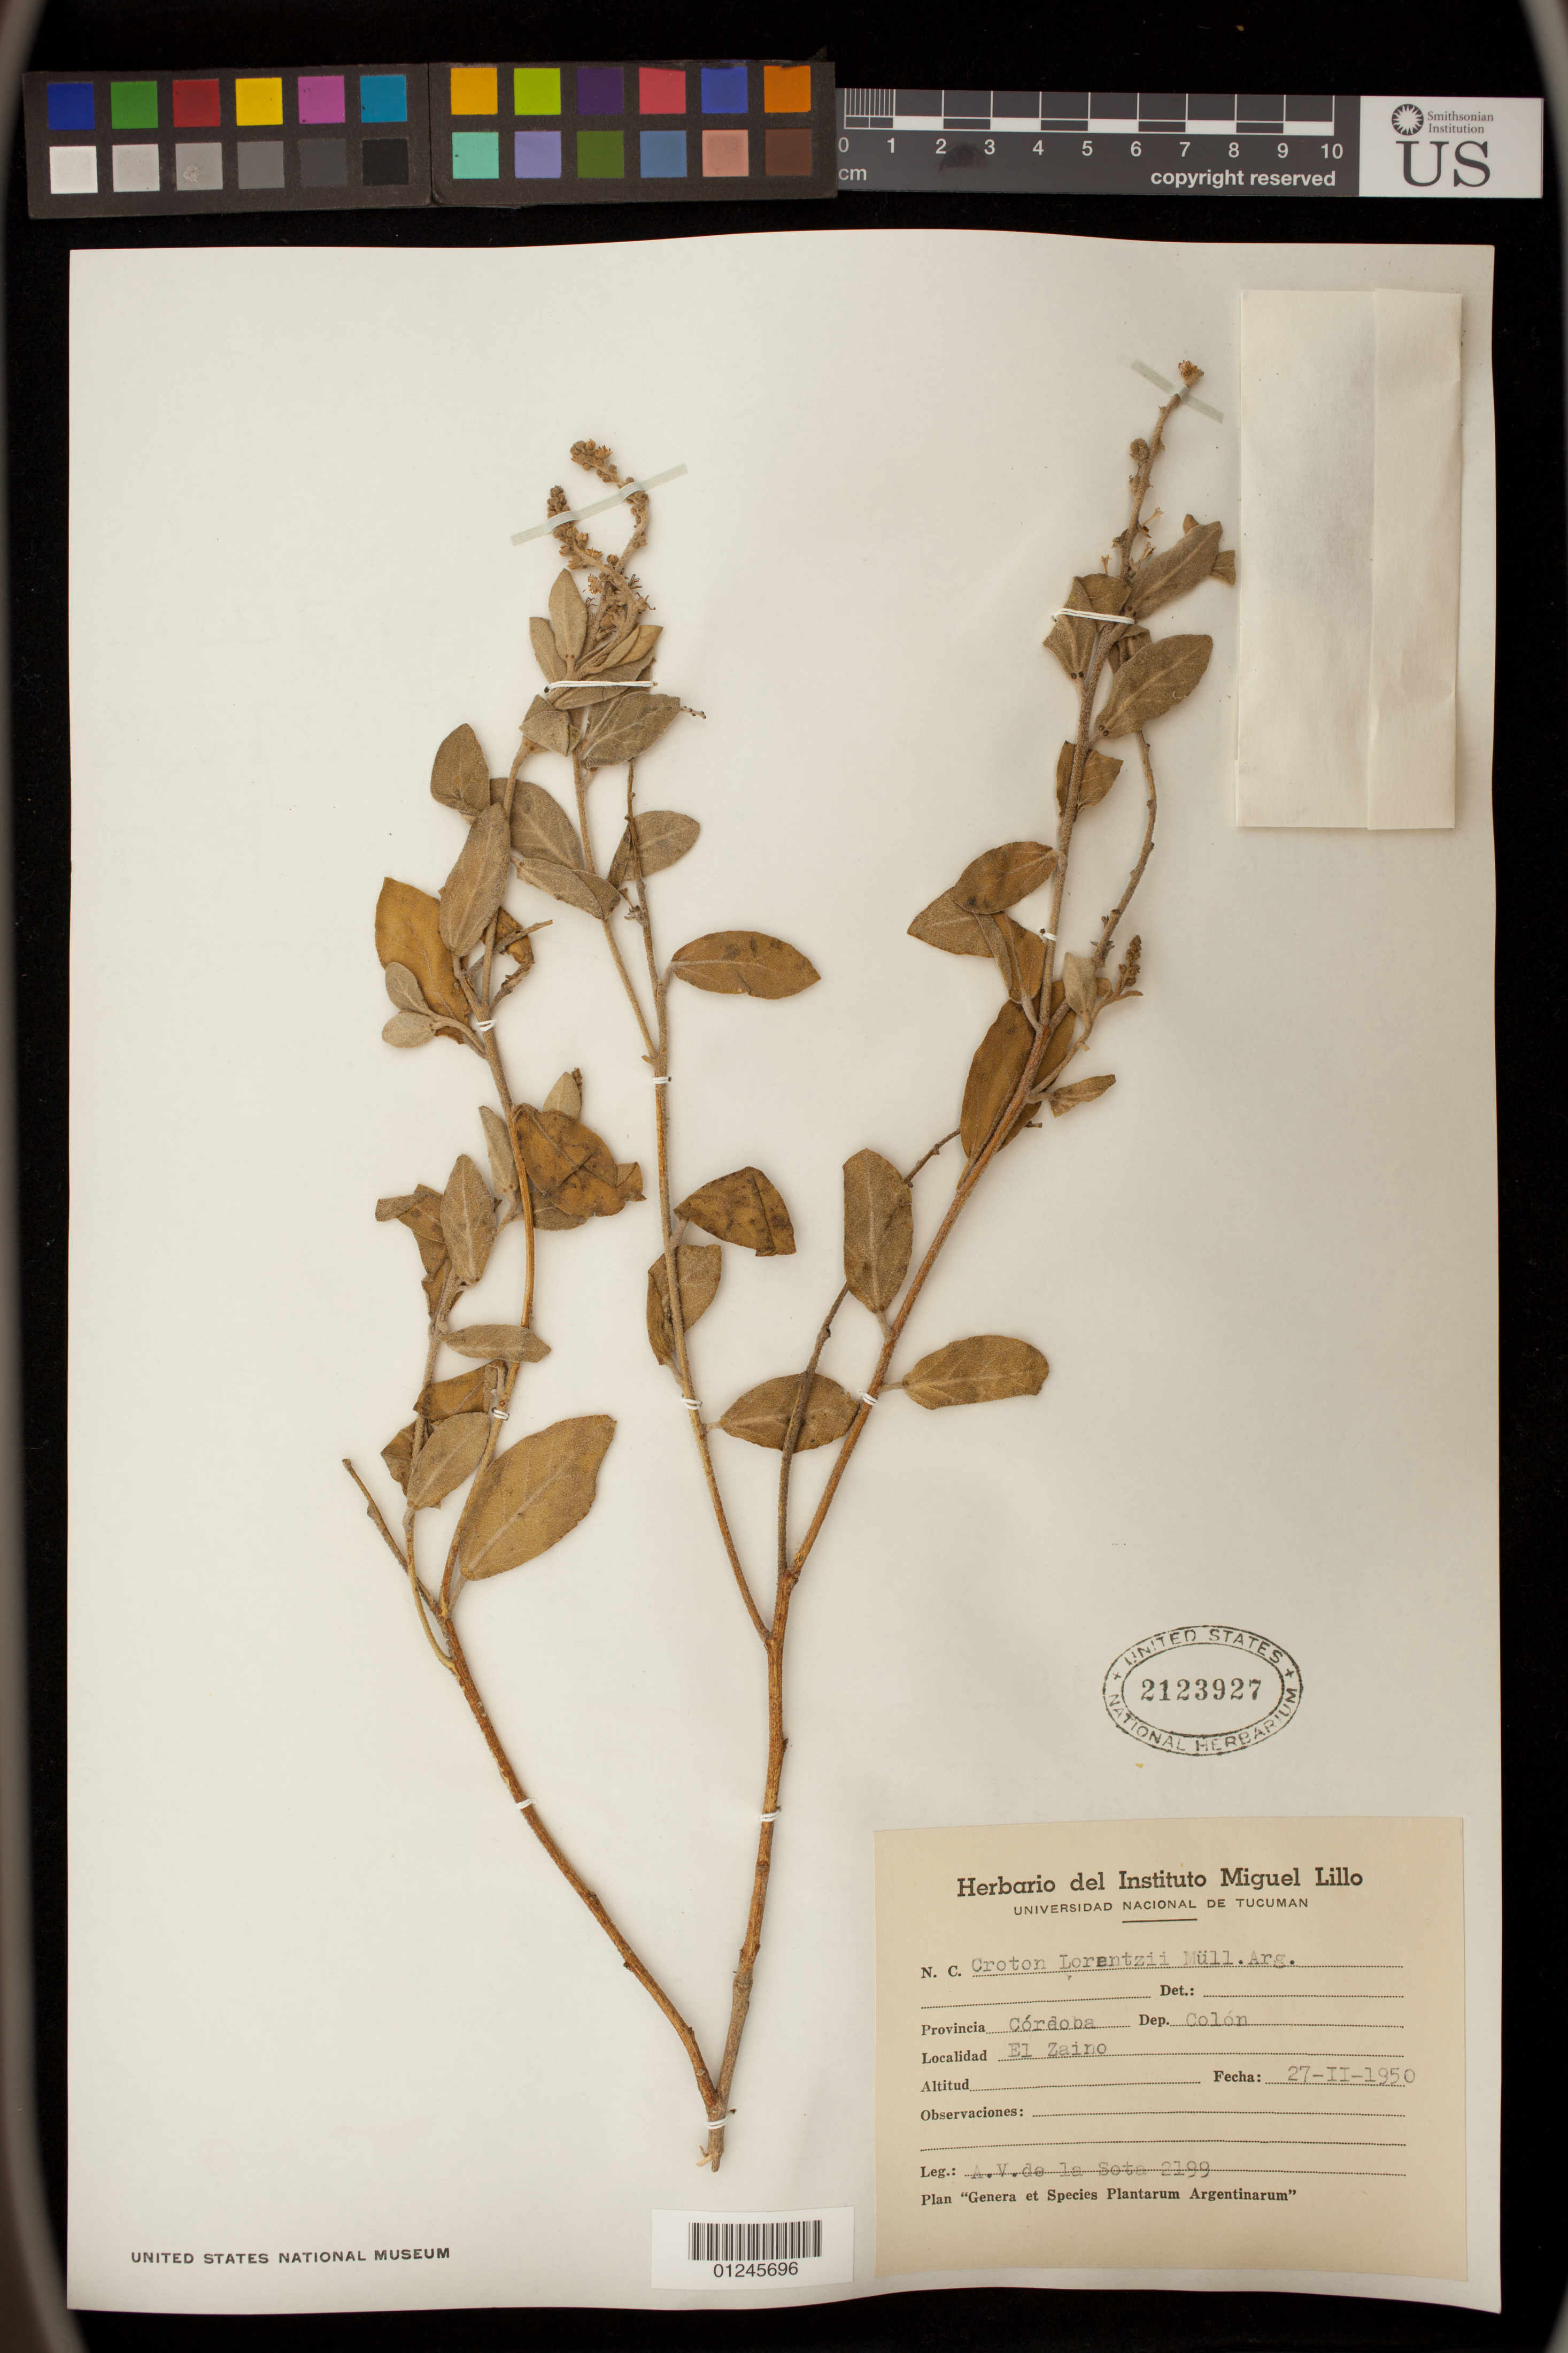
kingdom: Plantae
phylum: Tracheophyta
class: Magnoliopsida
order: Malpighiales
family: Euphorbiaceae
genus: Croton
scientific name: Croton lorentzii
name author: Müll. Arg. ex Griseb.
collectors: A. V de Sota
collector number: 2199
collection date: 1950-02-27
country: Argentina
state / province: Cordoba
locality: Dep. Colón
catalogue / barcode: US 2123927